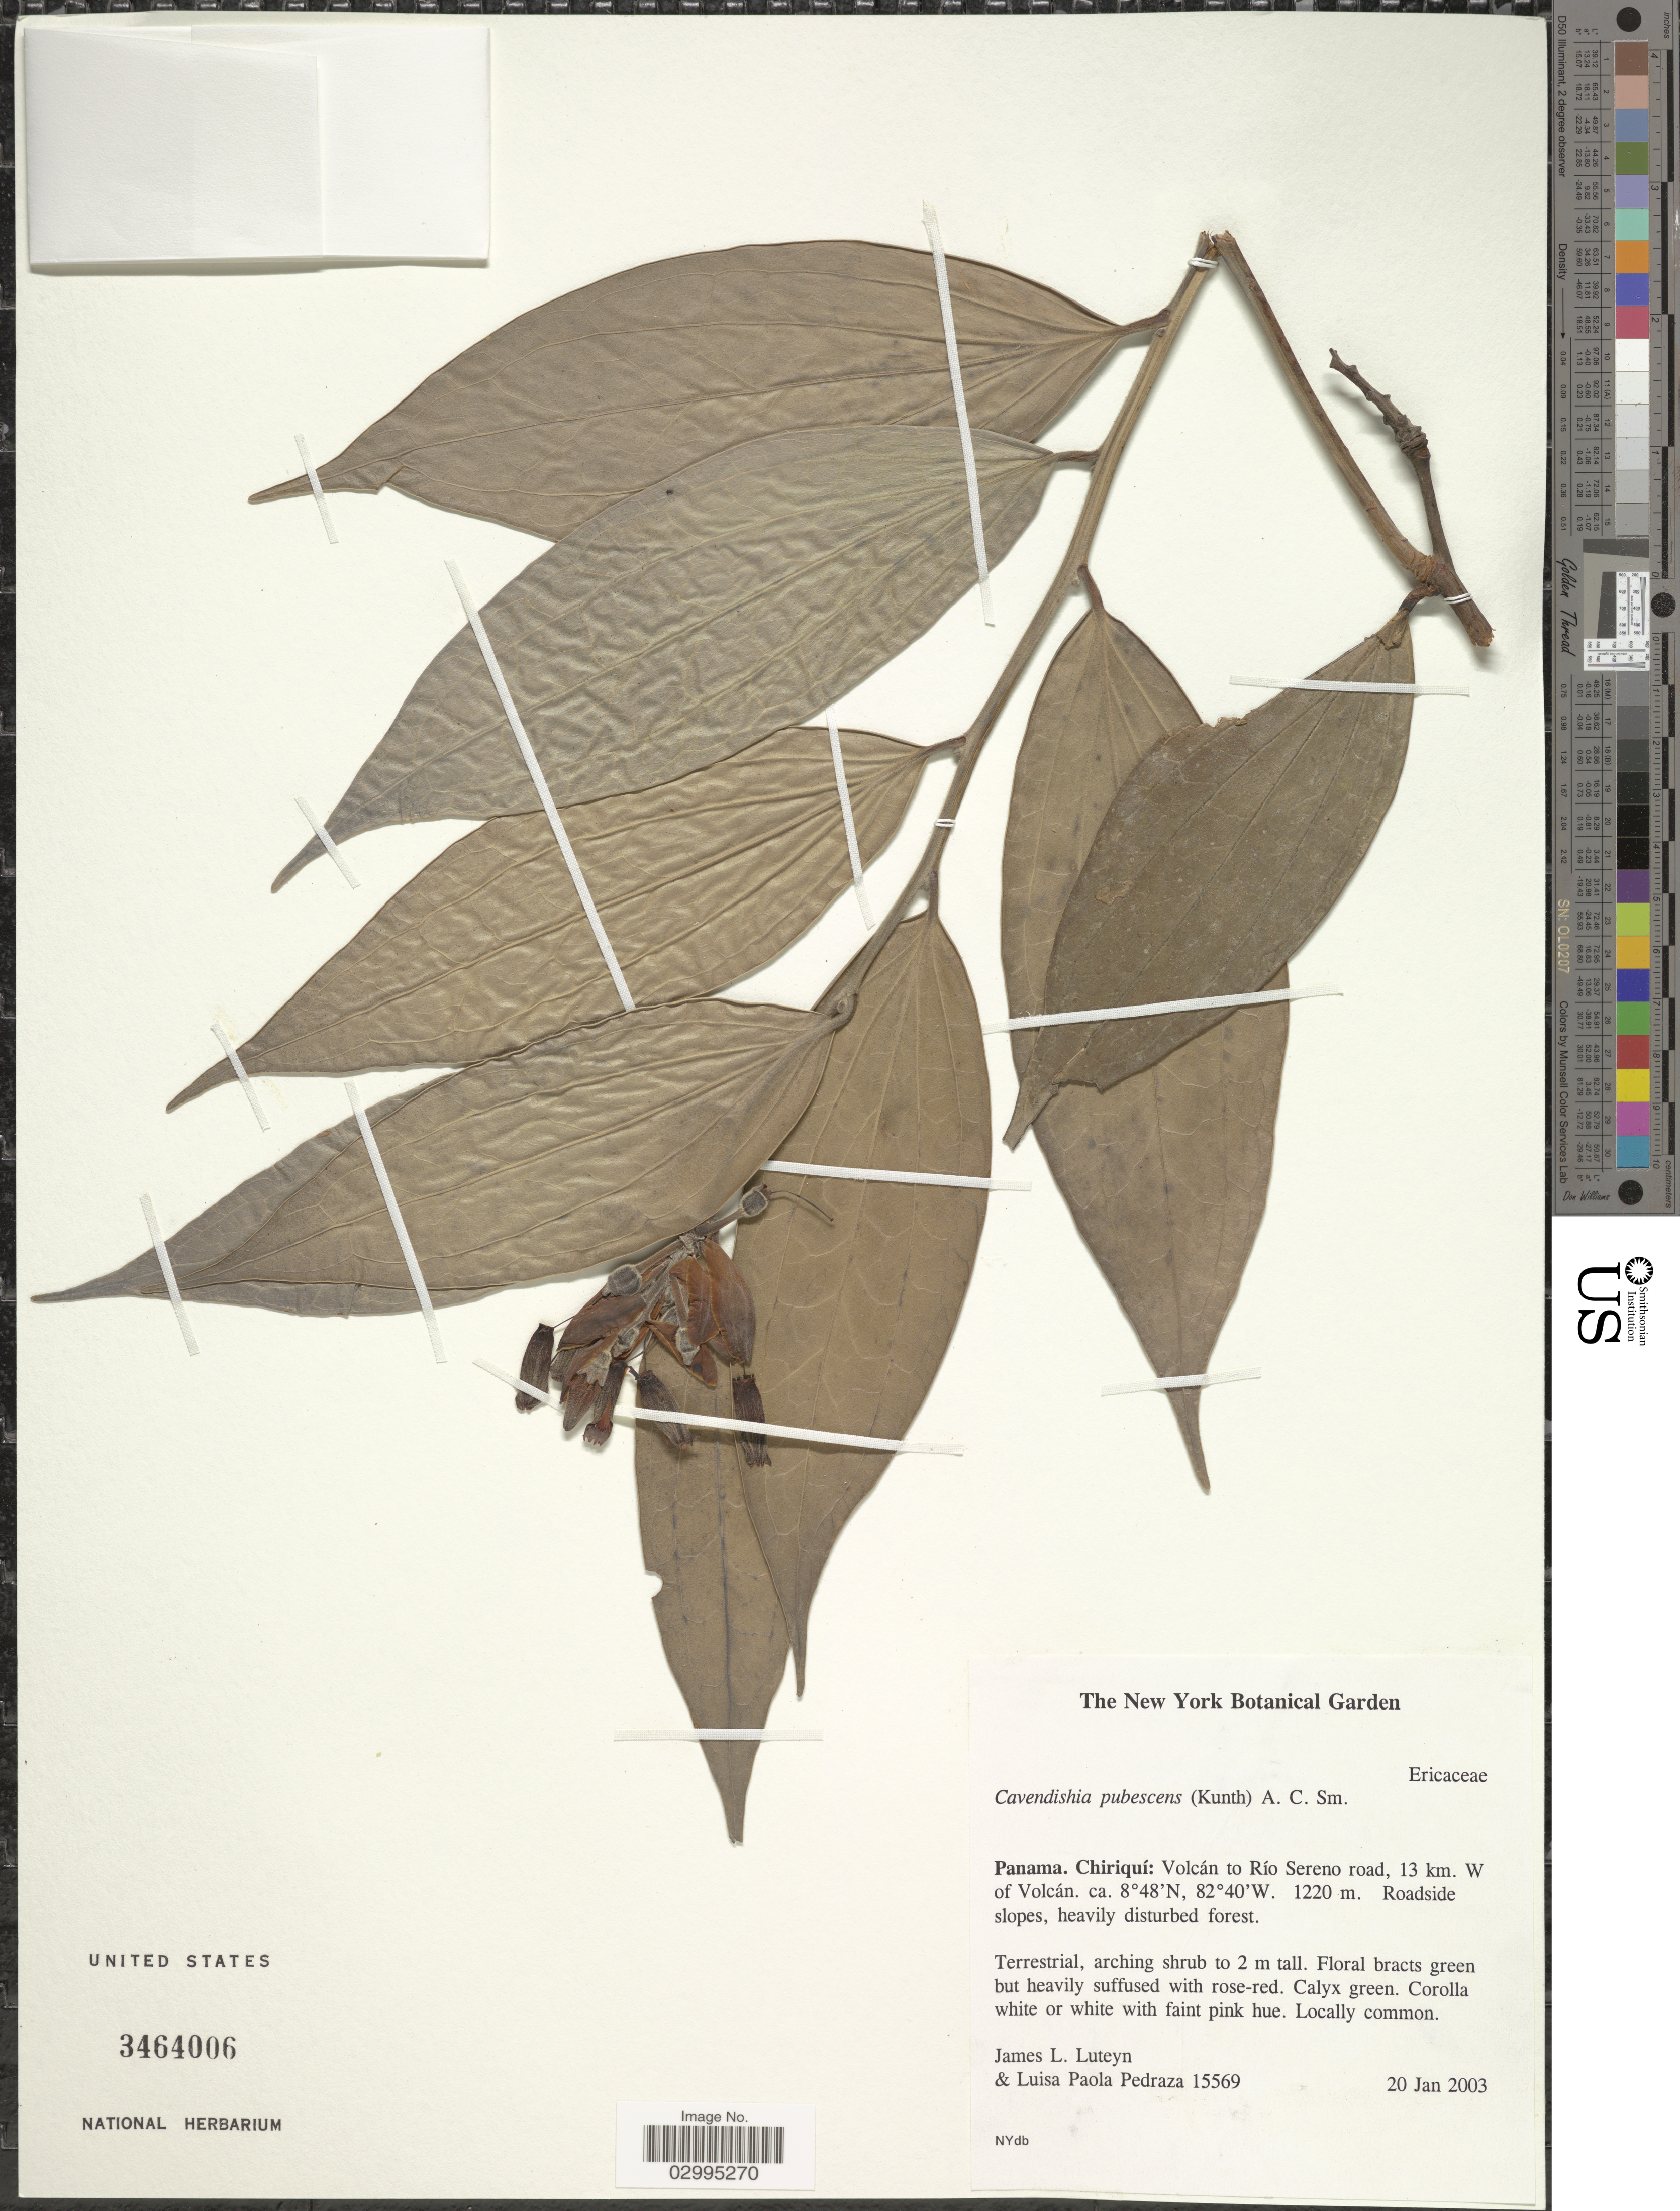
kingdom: Plantae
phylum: Tracheophyta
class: Magnoliopsida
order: Ericales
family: Ericaceae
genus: Cavendishia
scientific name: Cavendishia pubescens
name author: (Kunth) Hemsl.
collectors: J. L. Luteyn & L. Paola Pedraza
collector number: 15569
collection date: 2003-01-20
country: Panama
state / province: Chiriqui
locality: Volcán to Río Sereno road, 13 km. W of Volcán.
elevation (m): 1220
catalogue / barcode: US 3464006